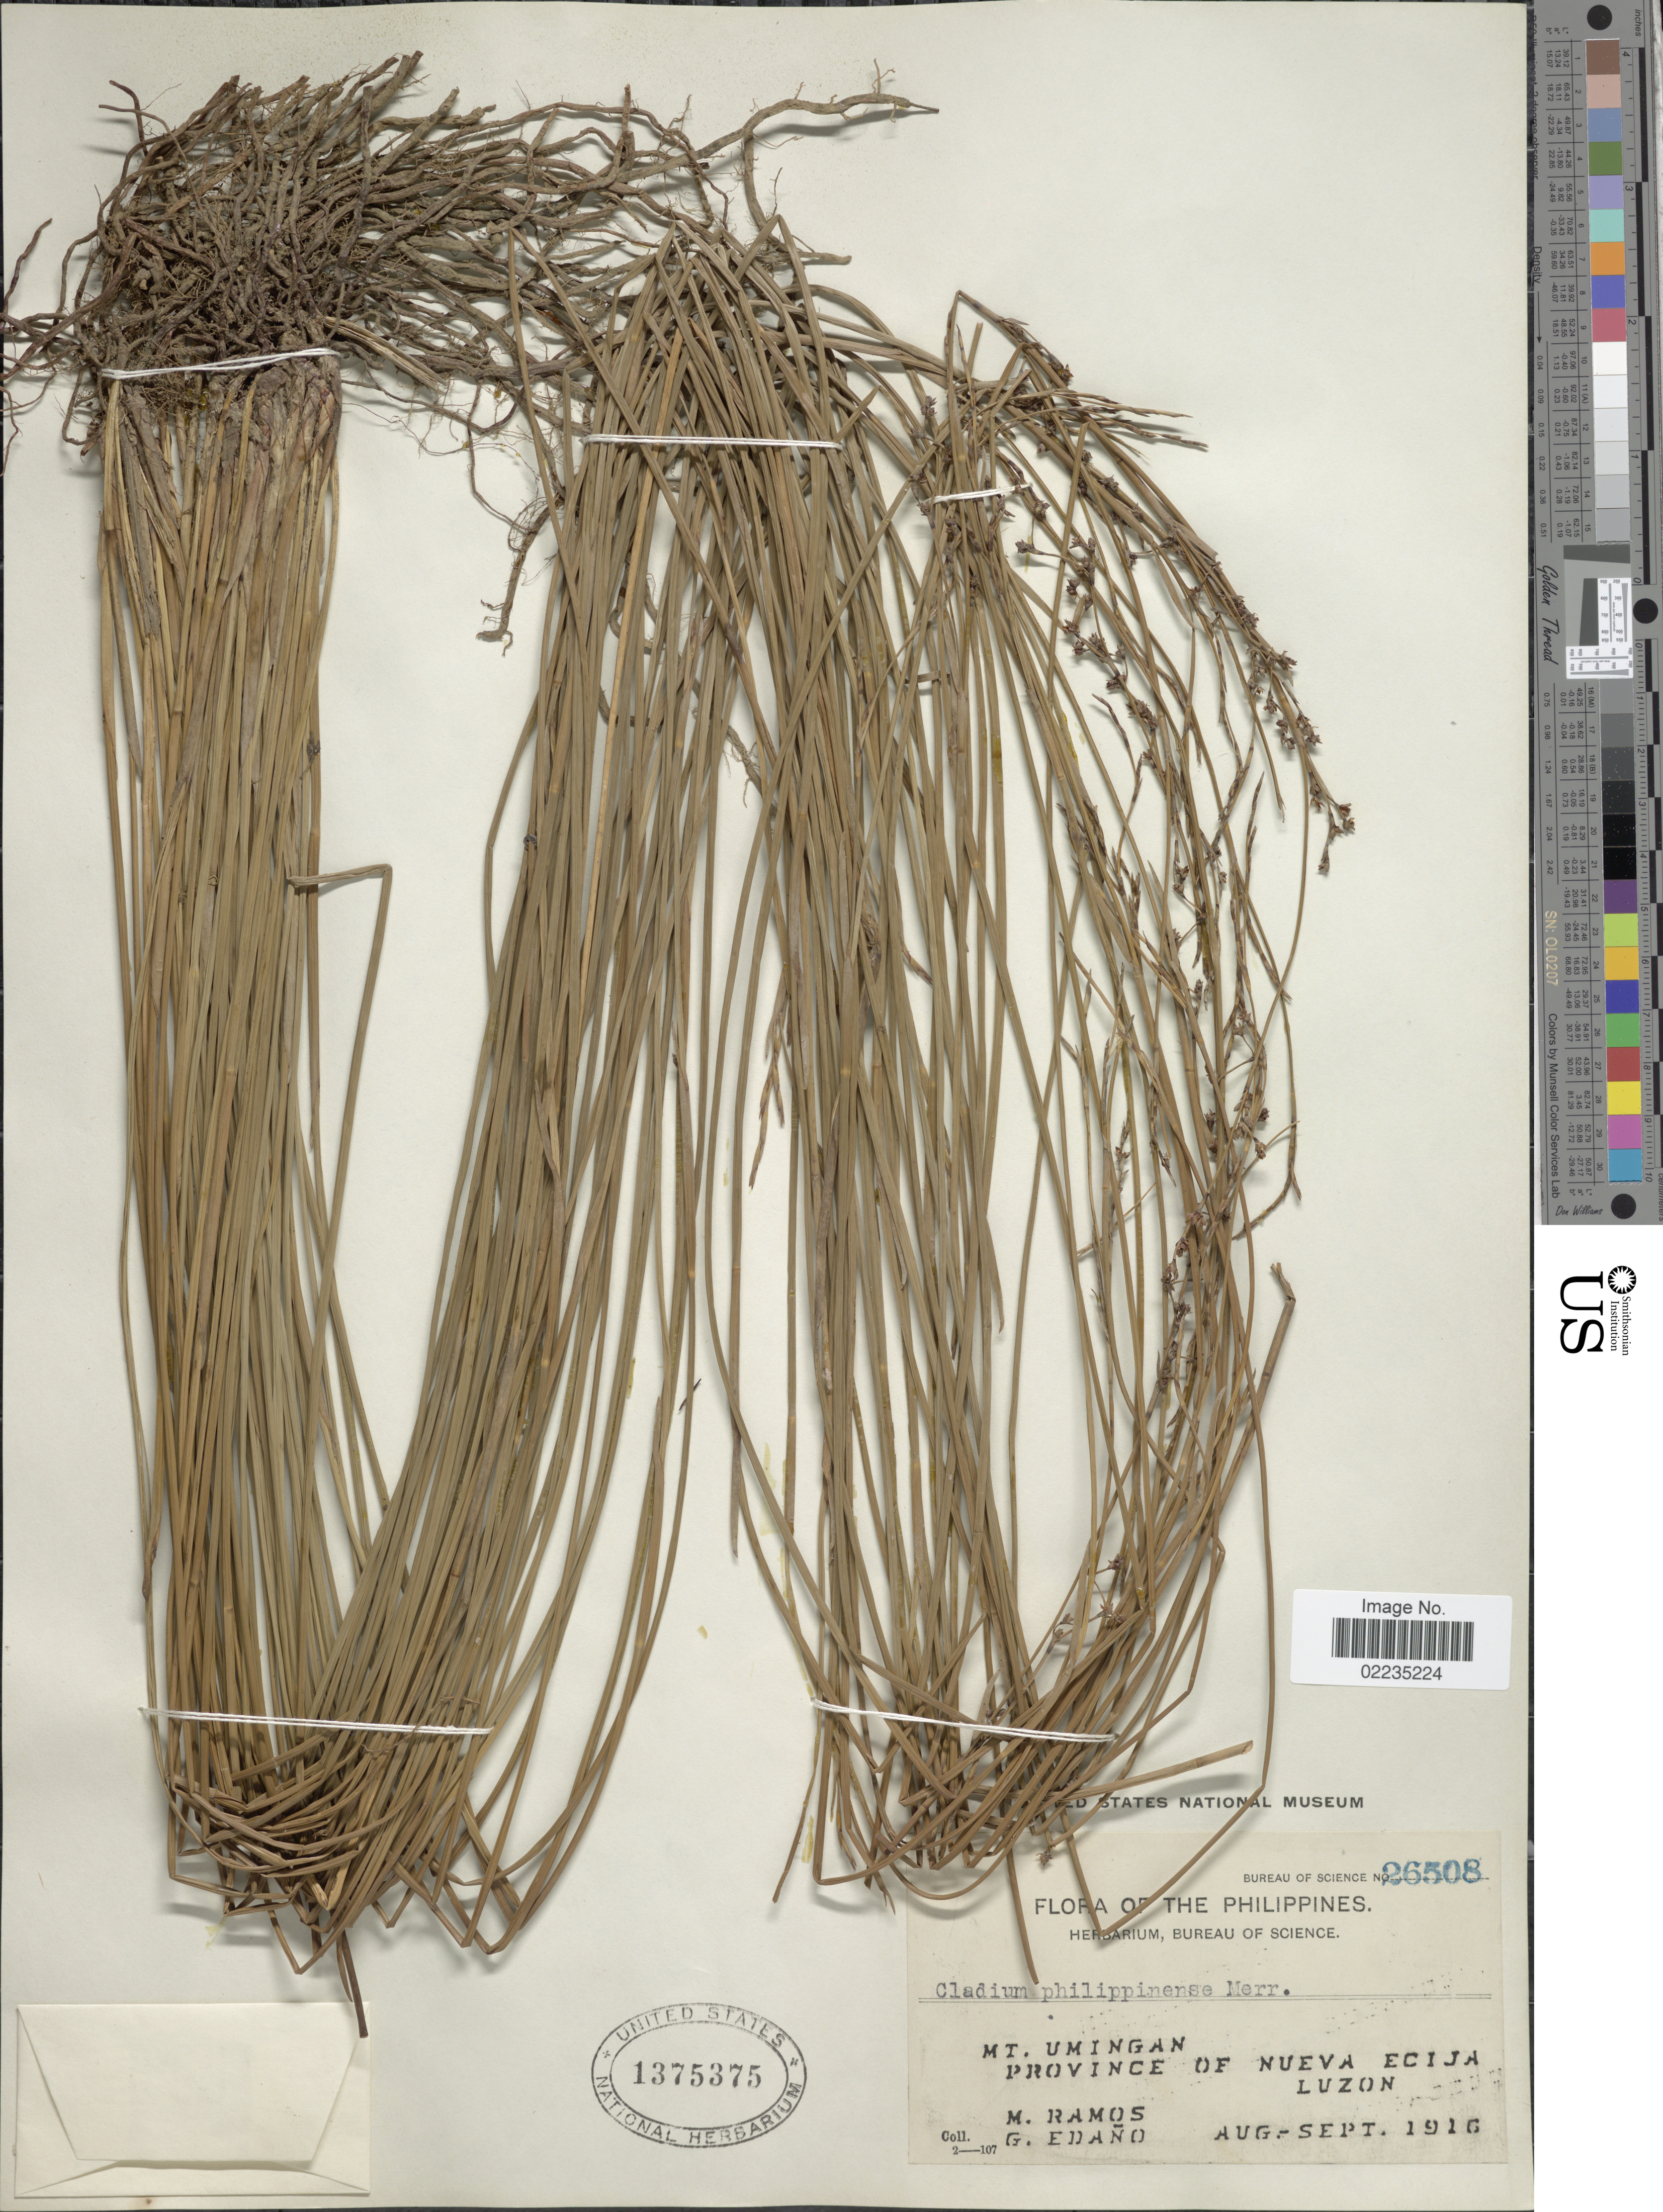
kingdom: Plantae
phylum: Tracheophyta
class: Liliopsida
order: Poales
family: Cyperaceae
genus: Machaerina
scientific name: Machaerina disticha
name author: (C.B. Clarke) T. Koyama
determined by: Strong, Mark T., (BOT), Smithsonian Institution - National Museum of Natural History (UNITED STATES)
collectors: M. Ramos & G. Edaño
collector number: Bureau of Science 26508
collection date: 1916-08/1916-09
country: Philippines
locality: Mt. Umingan, Province of Nueva Ecjia, Luzon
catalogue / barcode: US 1375375